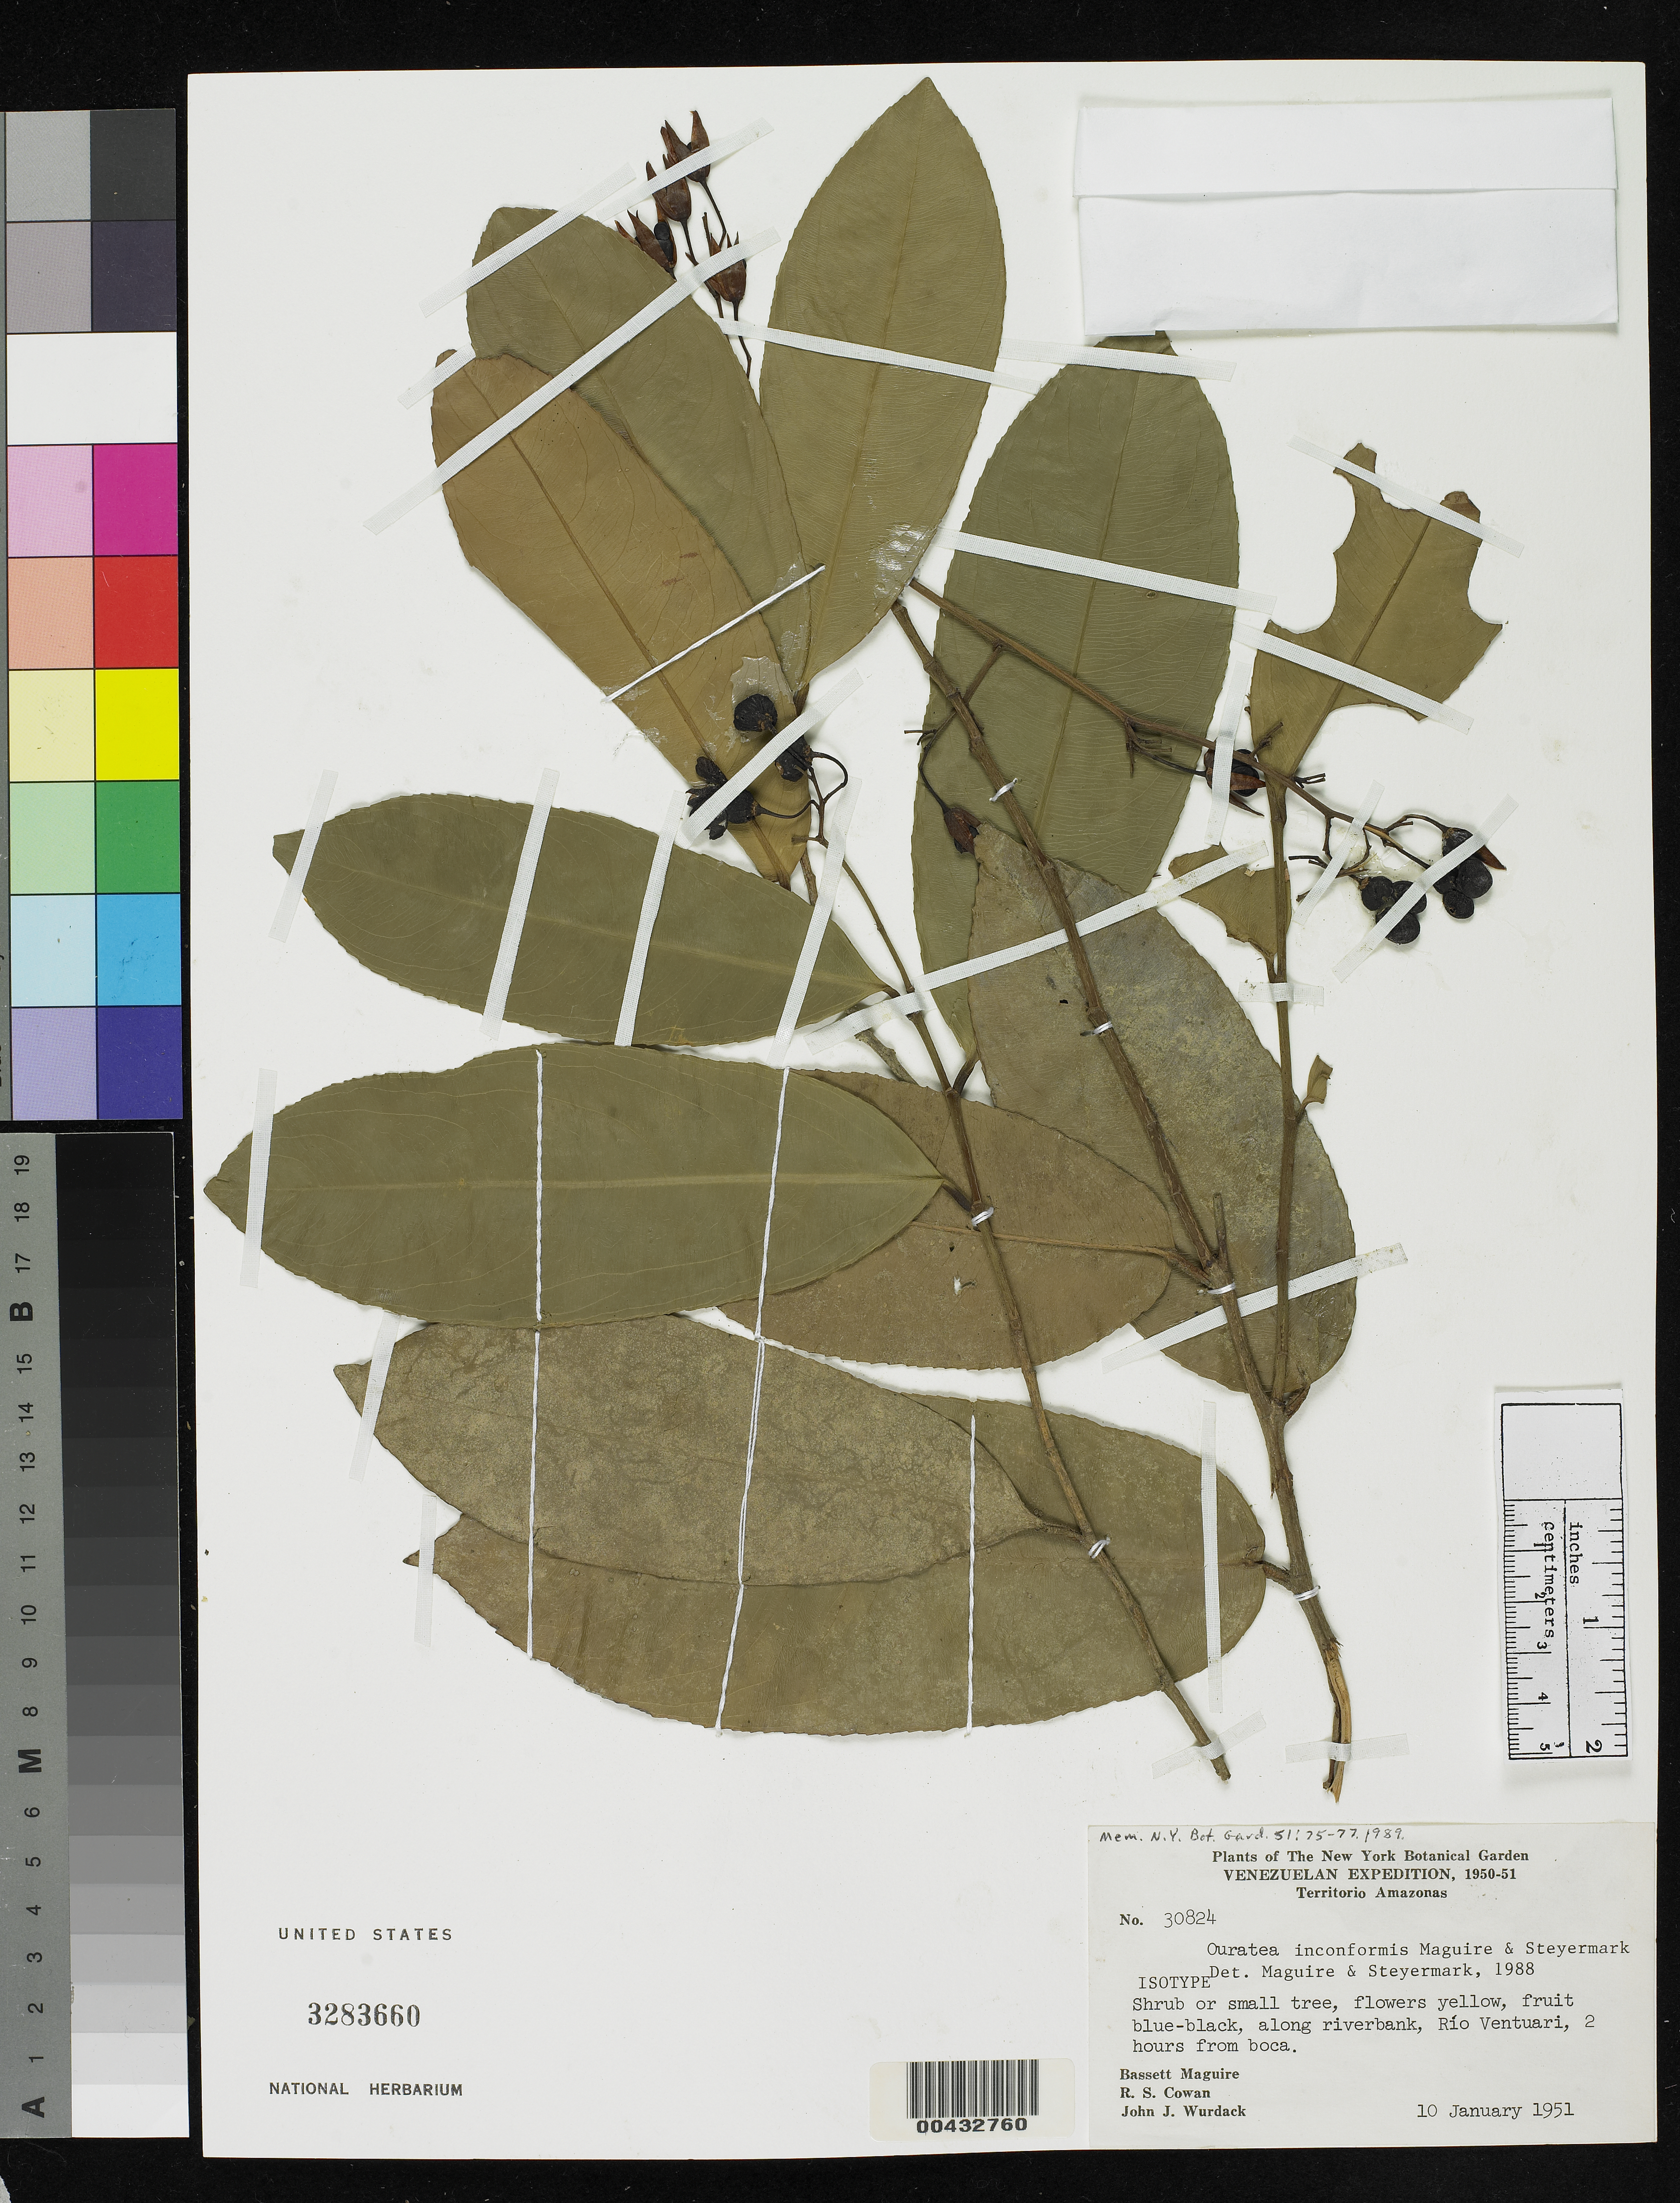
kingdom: Plantae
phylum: Tracheophyta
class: Magnoliopsida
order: Malpighiales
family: Ochnaceae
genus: Ouratea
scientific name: Ouratea inconformis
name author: Maguire & Steyerm.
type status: Isotype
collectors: B. Maguire, R. S. Cowan & J. J. Wurdack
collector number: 30824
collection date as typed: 10 Jan 1951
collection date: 1951-01-10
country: Venezuela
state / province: Amazonas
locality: Rio Ventauri, 2 hours from Boca, along riverbank.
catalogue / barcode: US 3283660